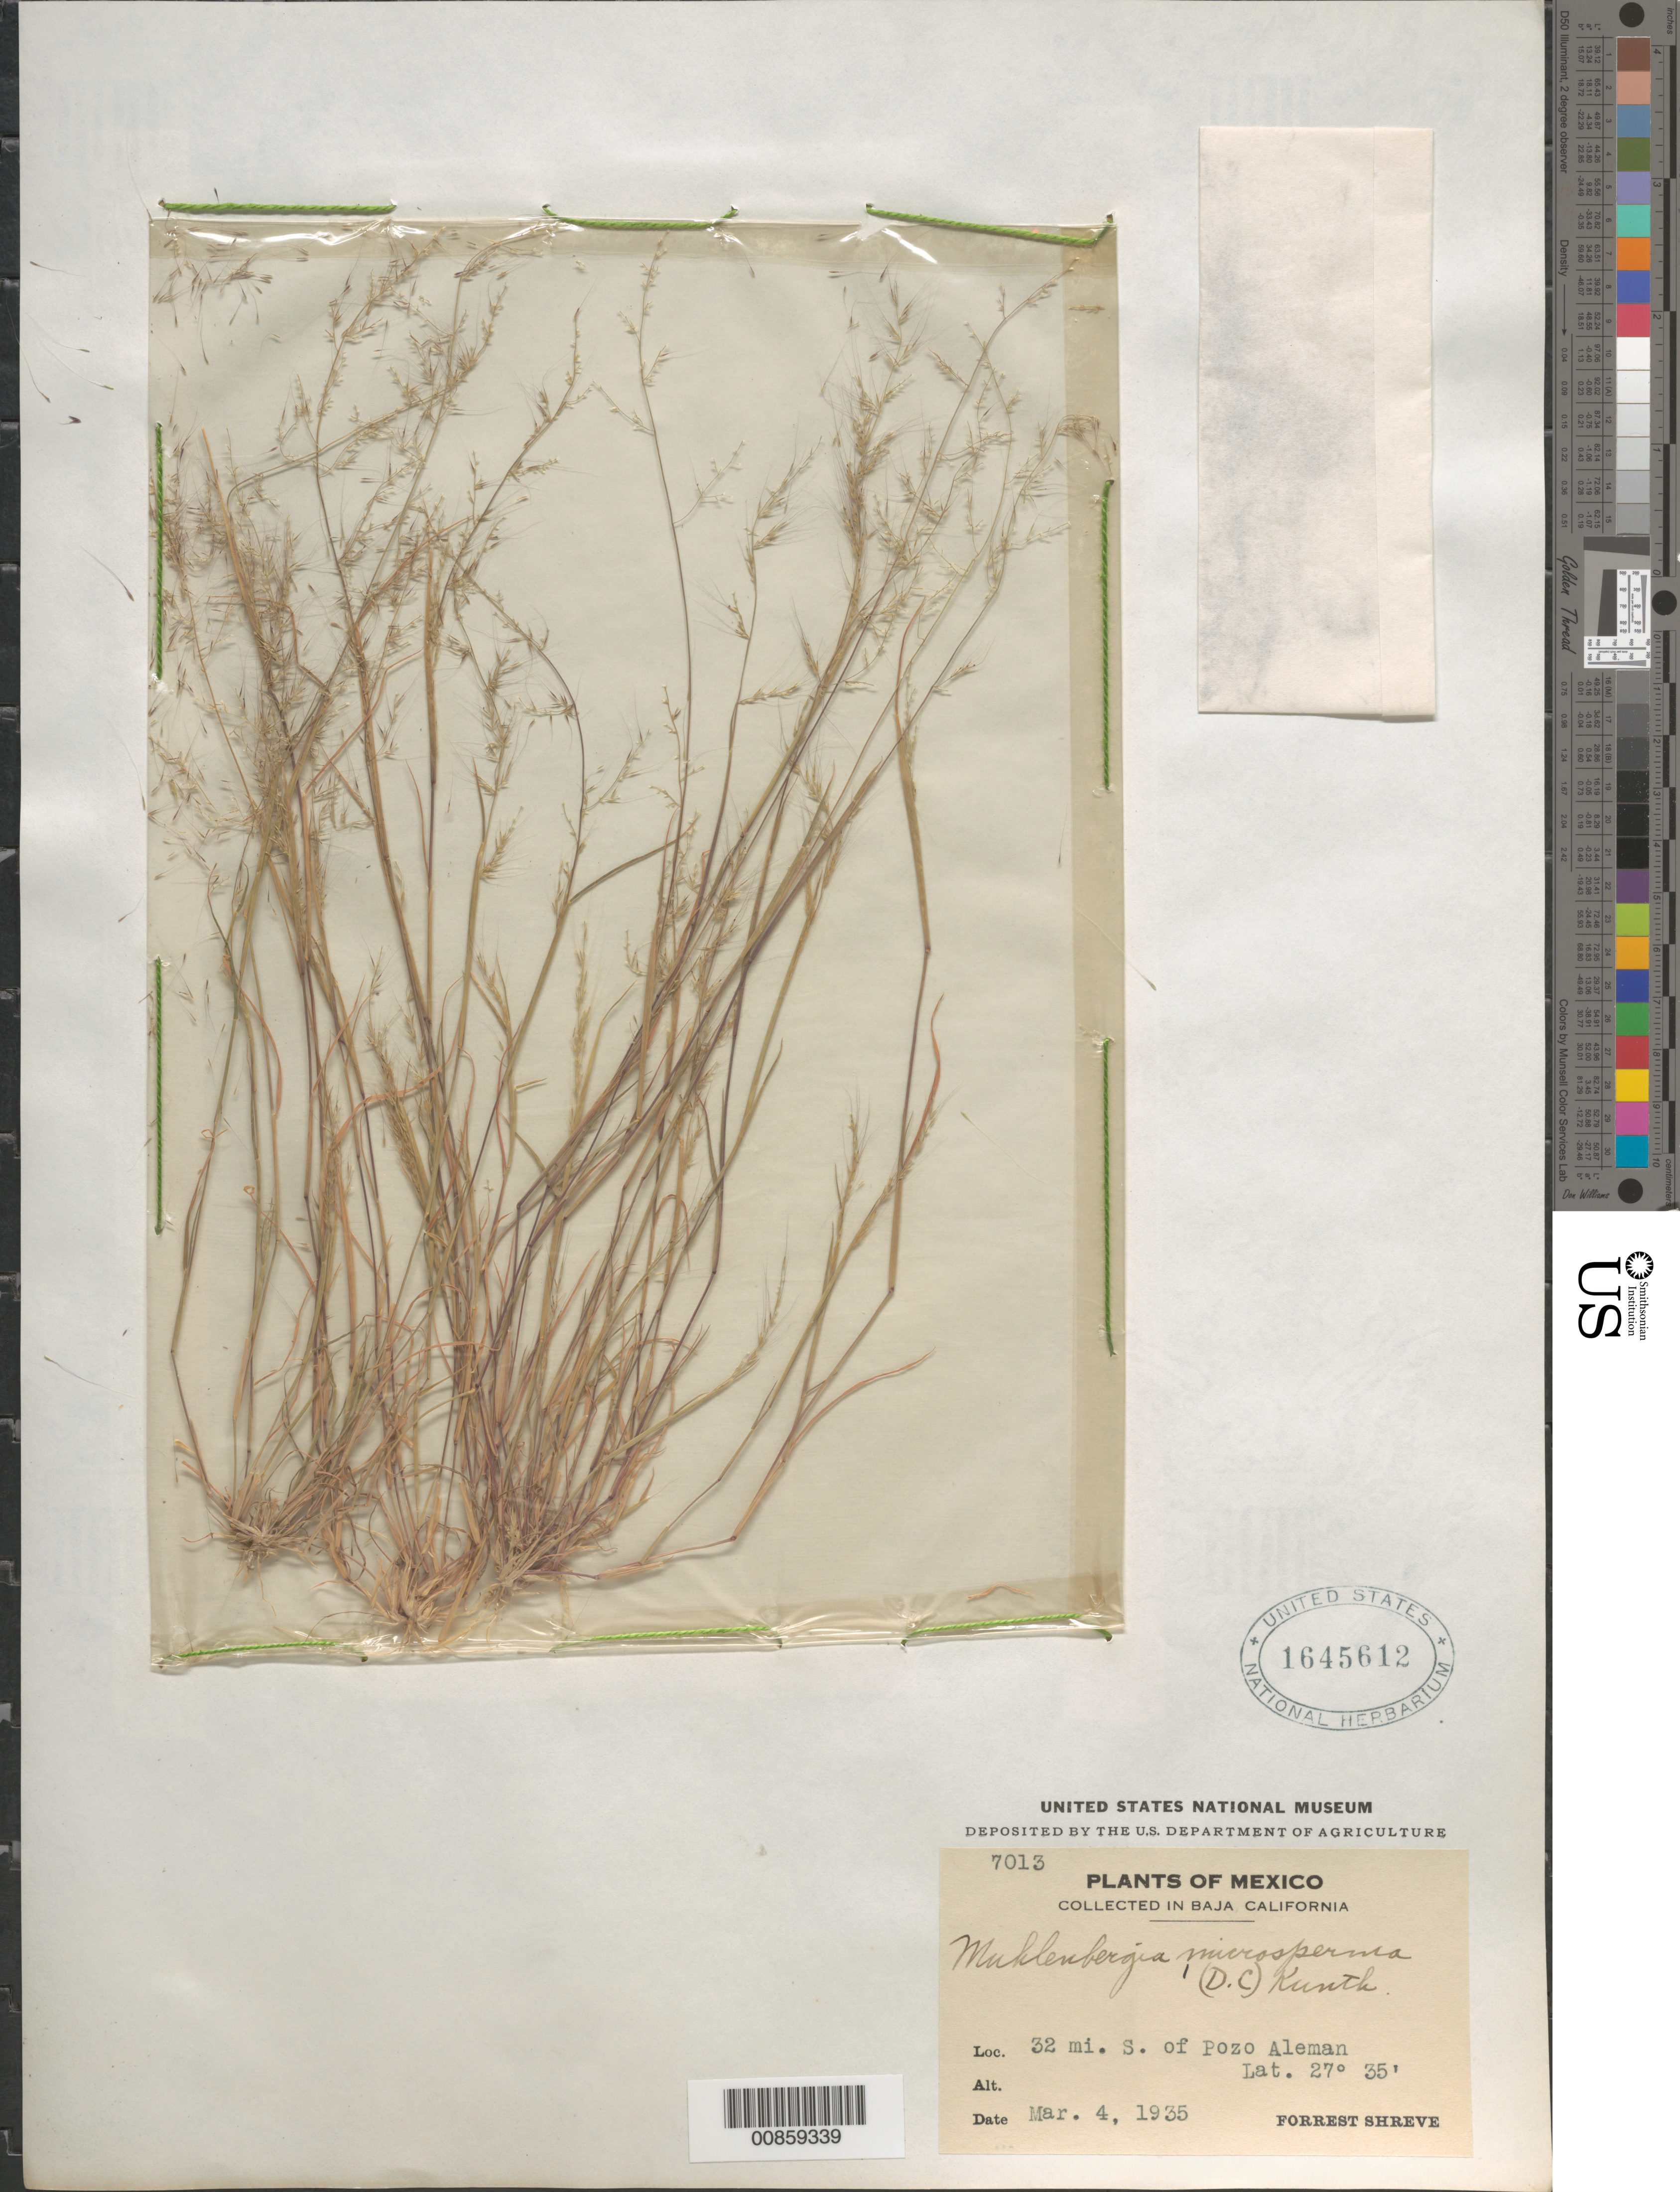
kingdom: Plantae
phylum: Tracheophyta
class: Liliopsida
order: Poales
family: Poaceae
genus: Muhlenbergia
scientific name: Muhlenbergia microsperma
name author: (DC.) Kunth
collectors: F. Shreve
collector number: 7013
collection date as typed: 04 Mar 1935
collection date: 1935-03-04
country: Mexico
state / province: Baja California Norte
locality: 32 mi S of Pozo Aleman, B.C.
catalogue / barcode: US 1645612